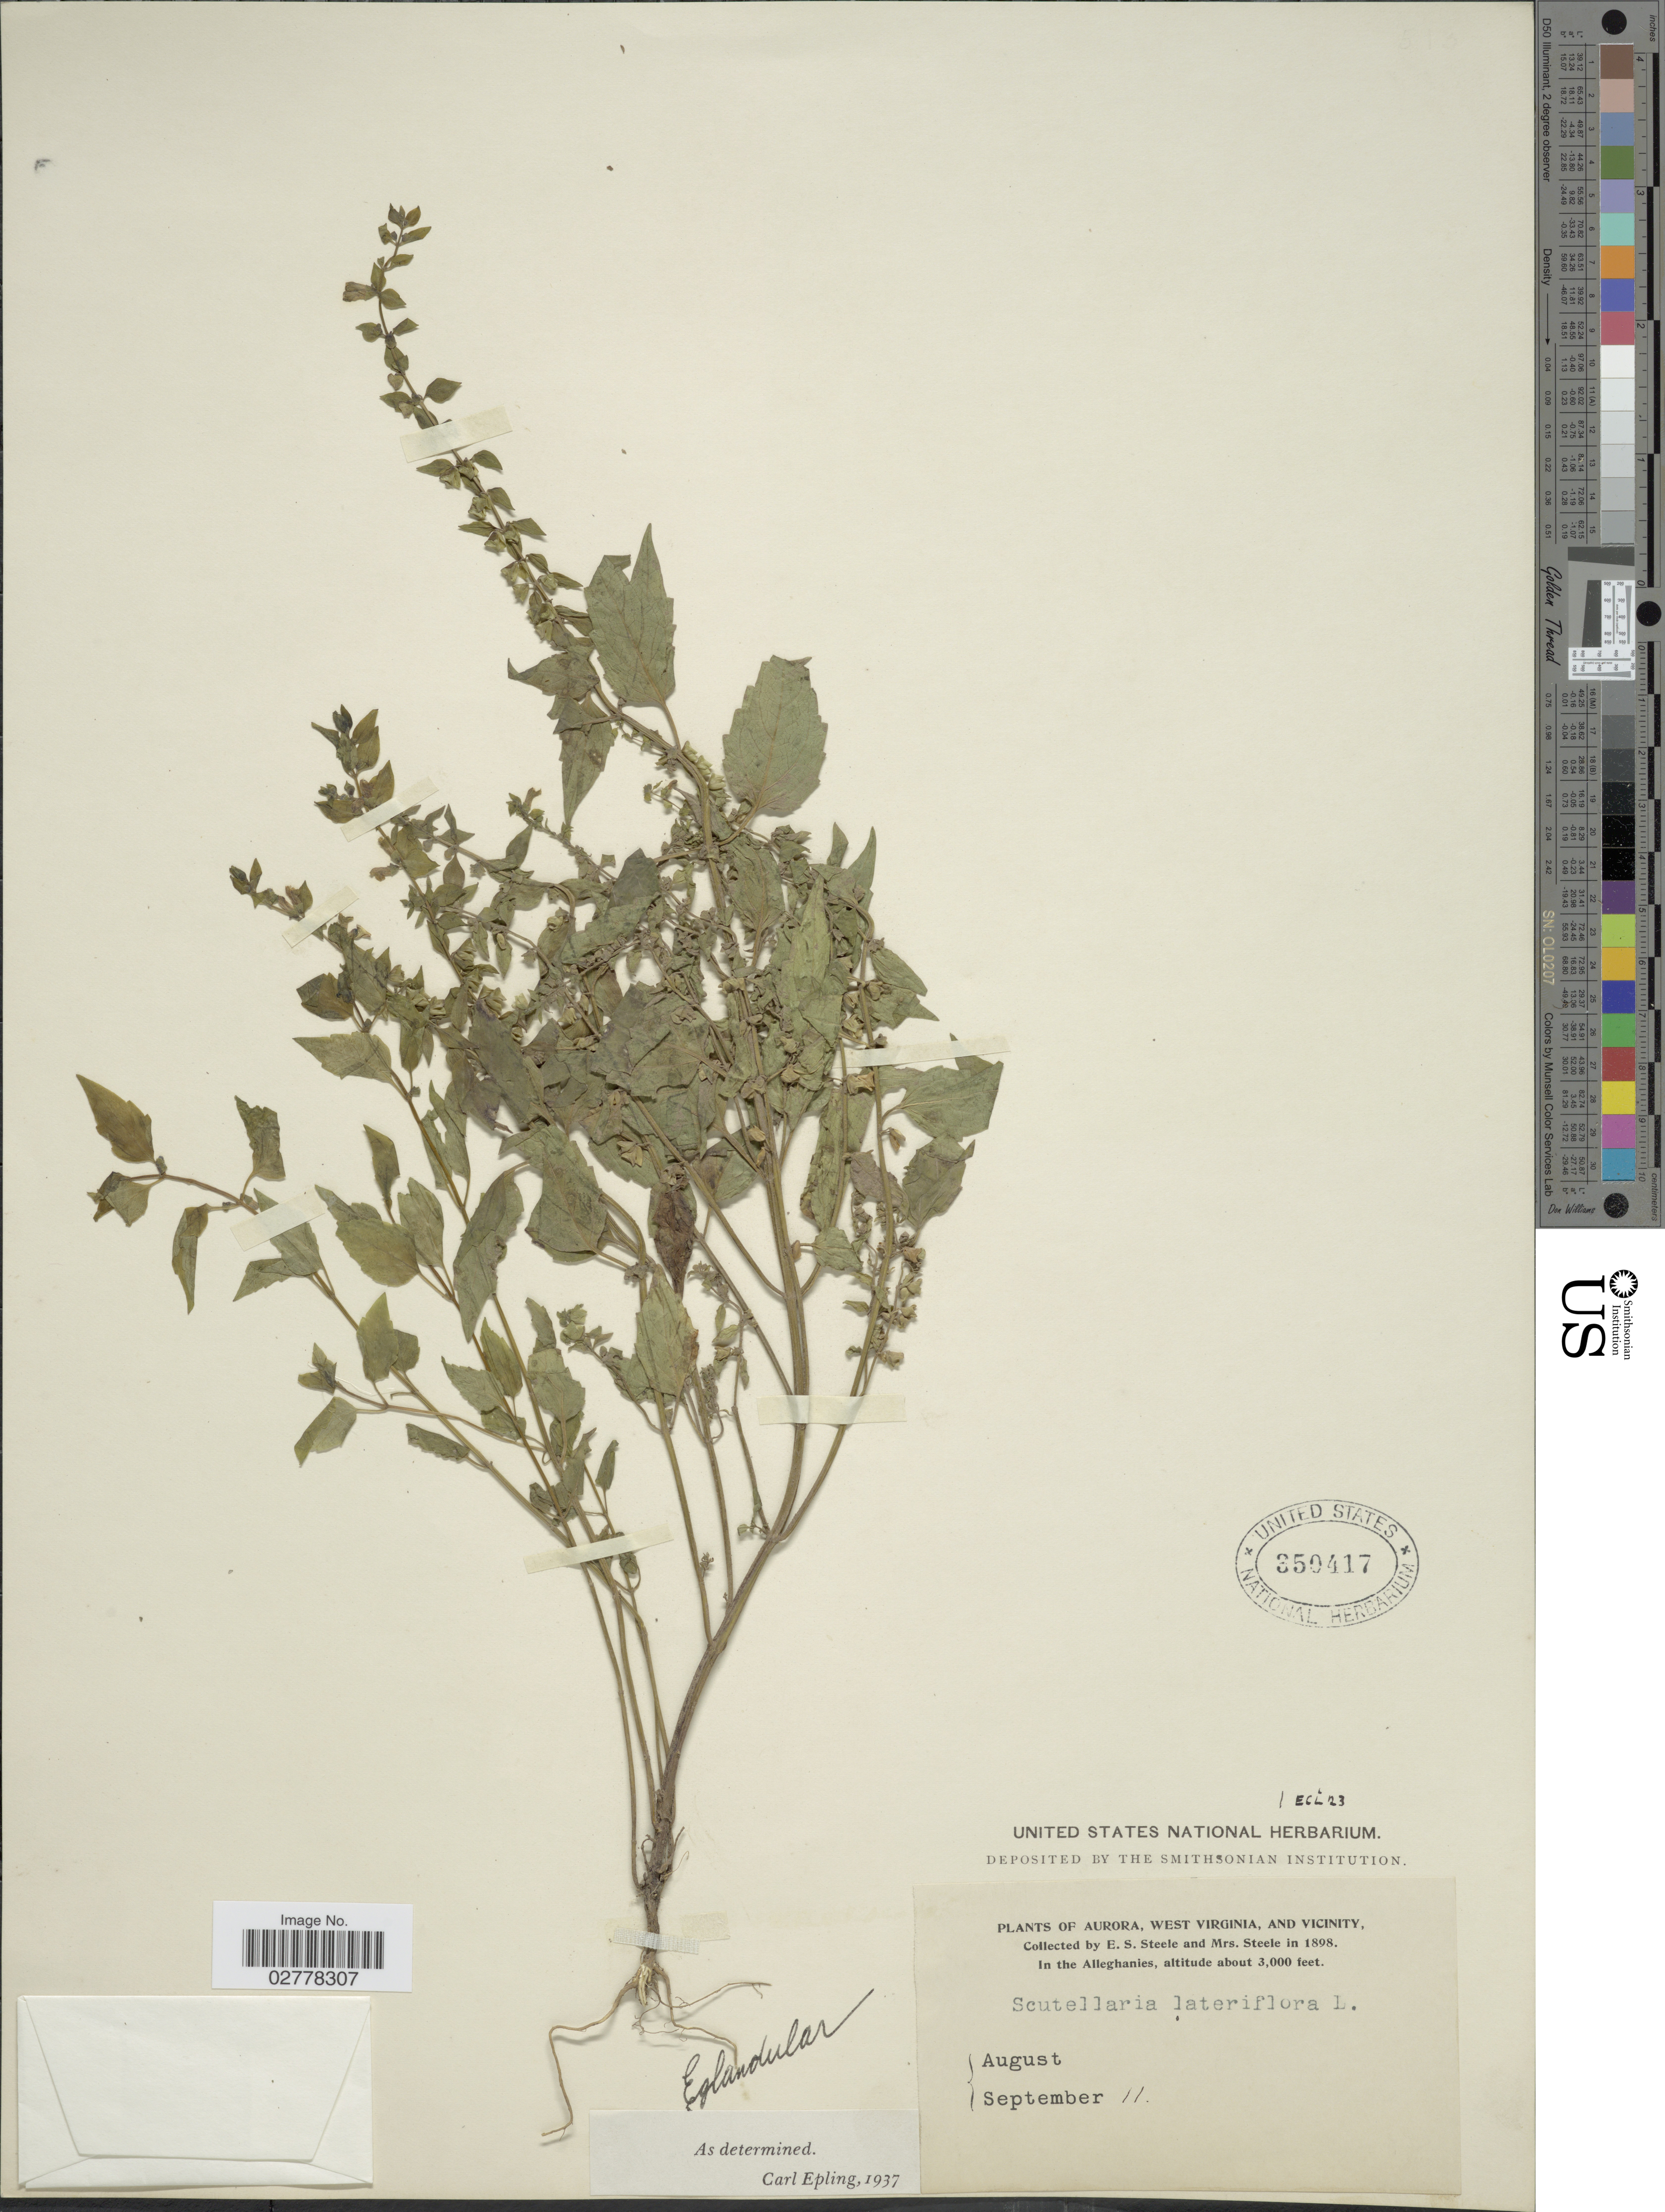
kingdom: Plantae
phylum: Tracheophyta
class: Magnoliopsida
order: Lamiales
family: Lamiaceae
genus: Scutellaria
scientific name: Scutellaria lateriflora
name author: L.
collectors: E. Steele & Mrs. E. S. Steele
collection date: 1898-09-11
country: United States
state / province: West Virginia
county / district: Preston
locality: Aurora, West Virginia, and vicinity. In the Alleghanies.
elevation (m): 914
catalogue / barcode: US 359417